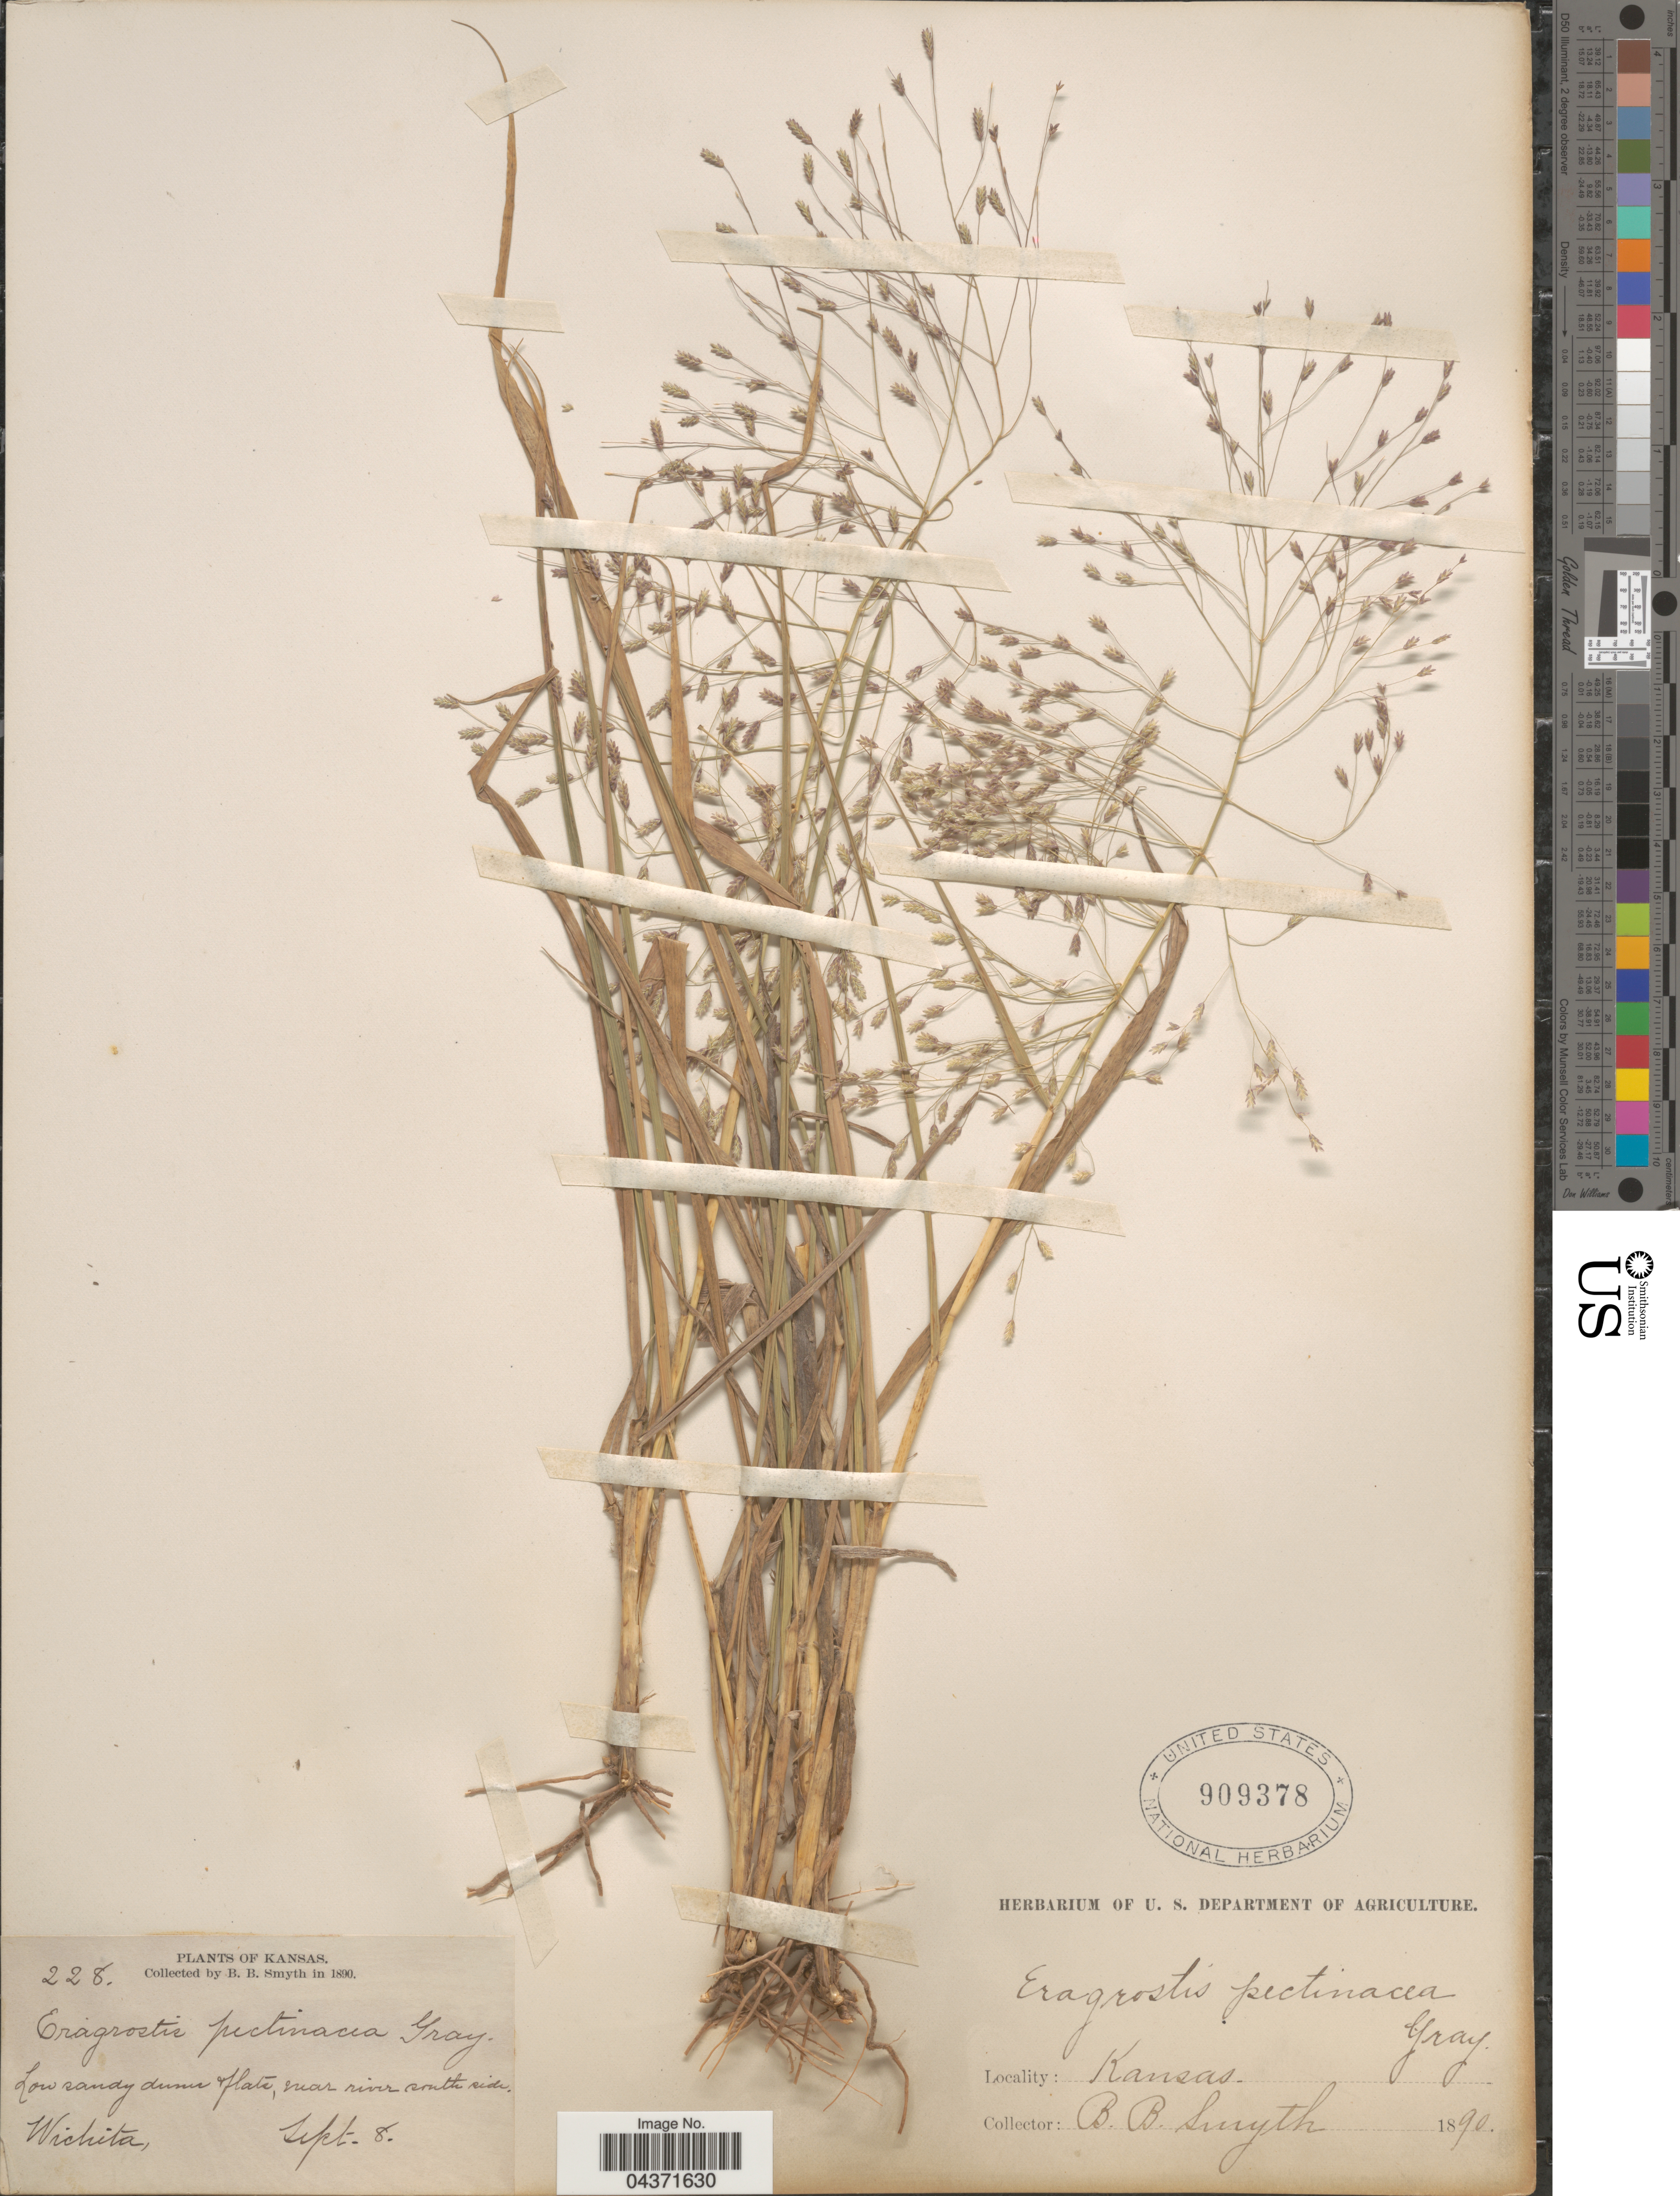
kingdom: Plantae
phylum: Tracheophyta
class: Liliopsida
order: Poales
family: Poaceae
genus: Eragrostis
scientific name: Eragrostis spectabilis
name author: (Pursh) Steud.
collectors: B. Smyth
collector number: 228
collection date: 1890-09-08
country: United States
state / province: Kansas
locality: Low sandy dune flats, near river south side. Wichita.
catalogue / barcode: US 909378